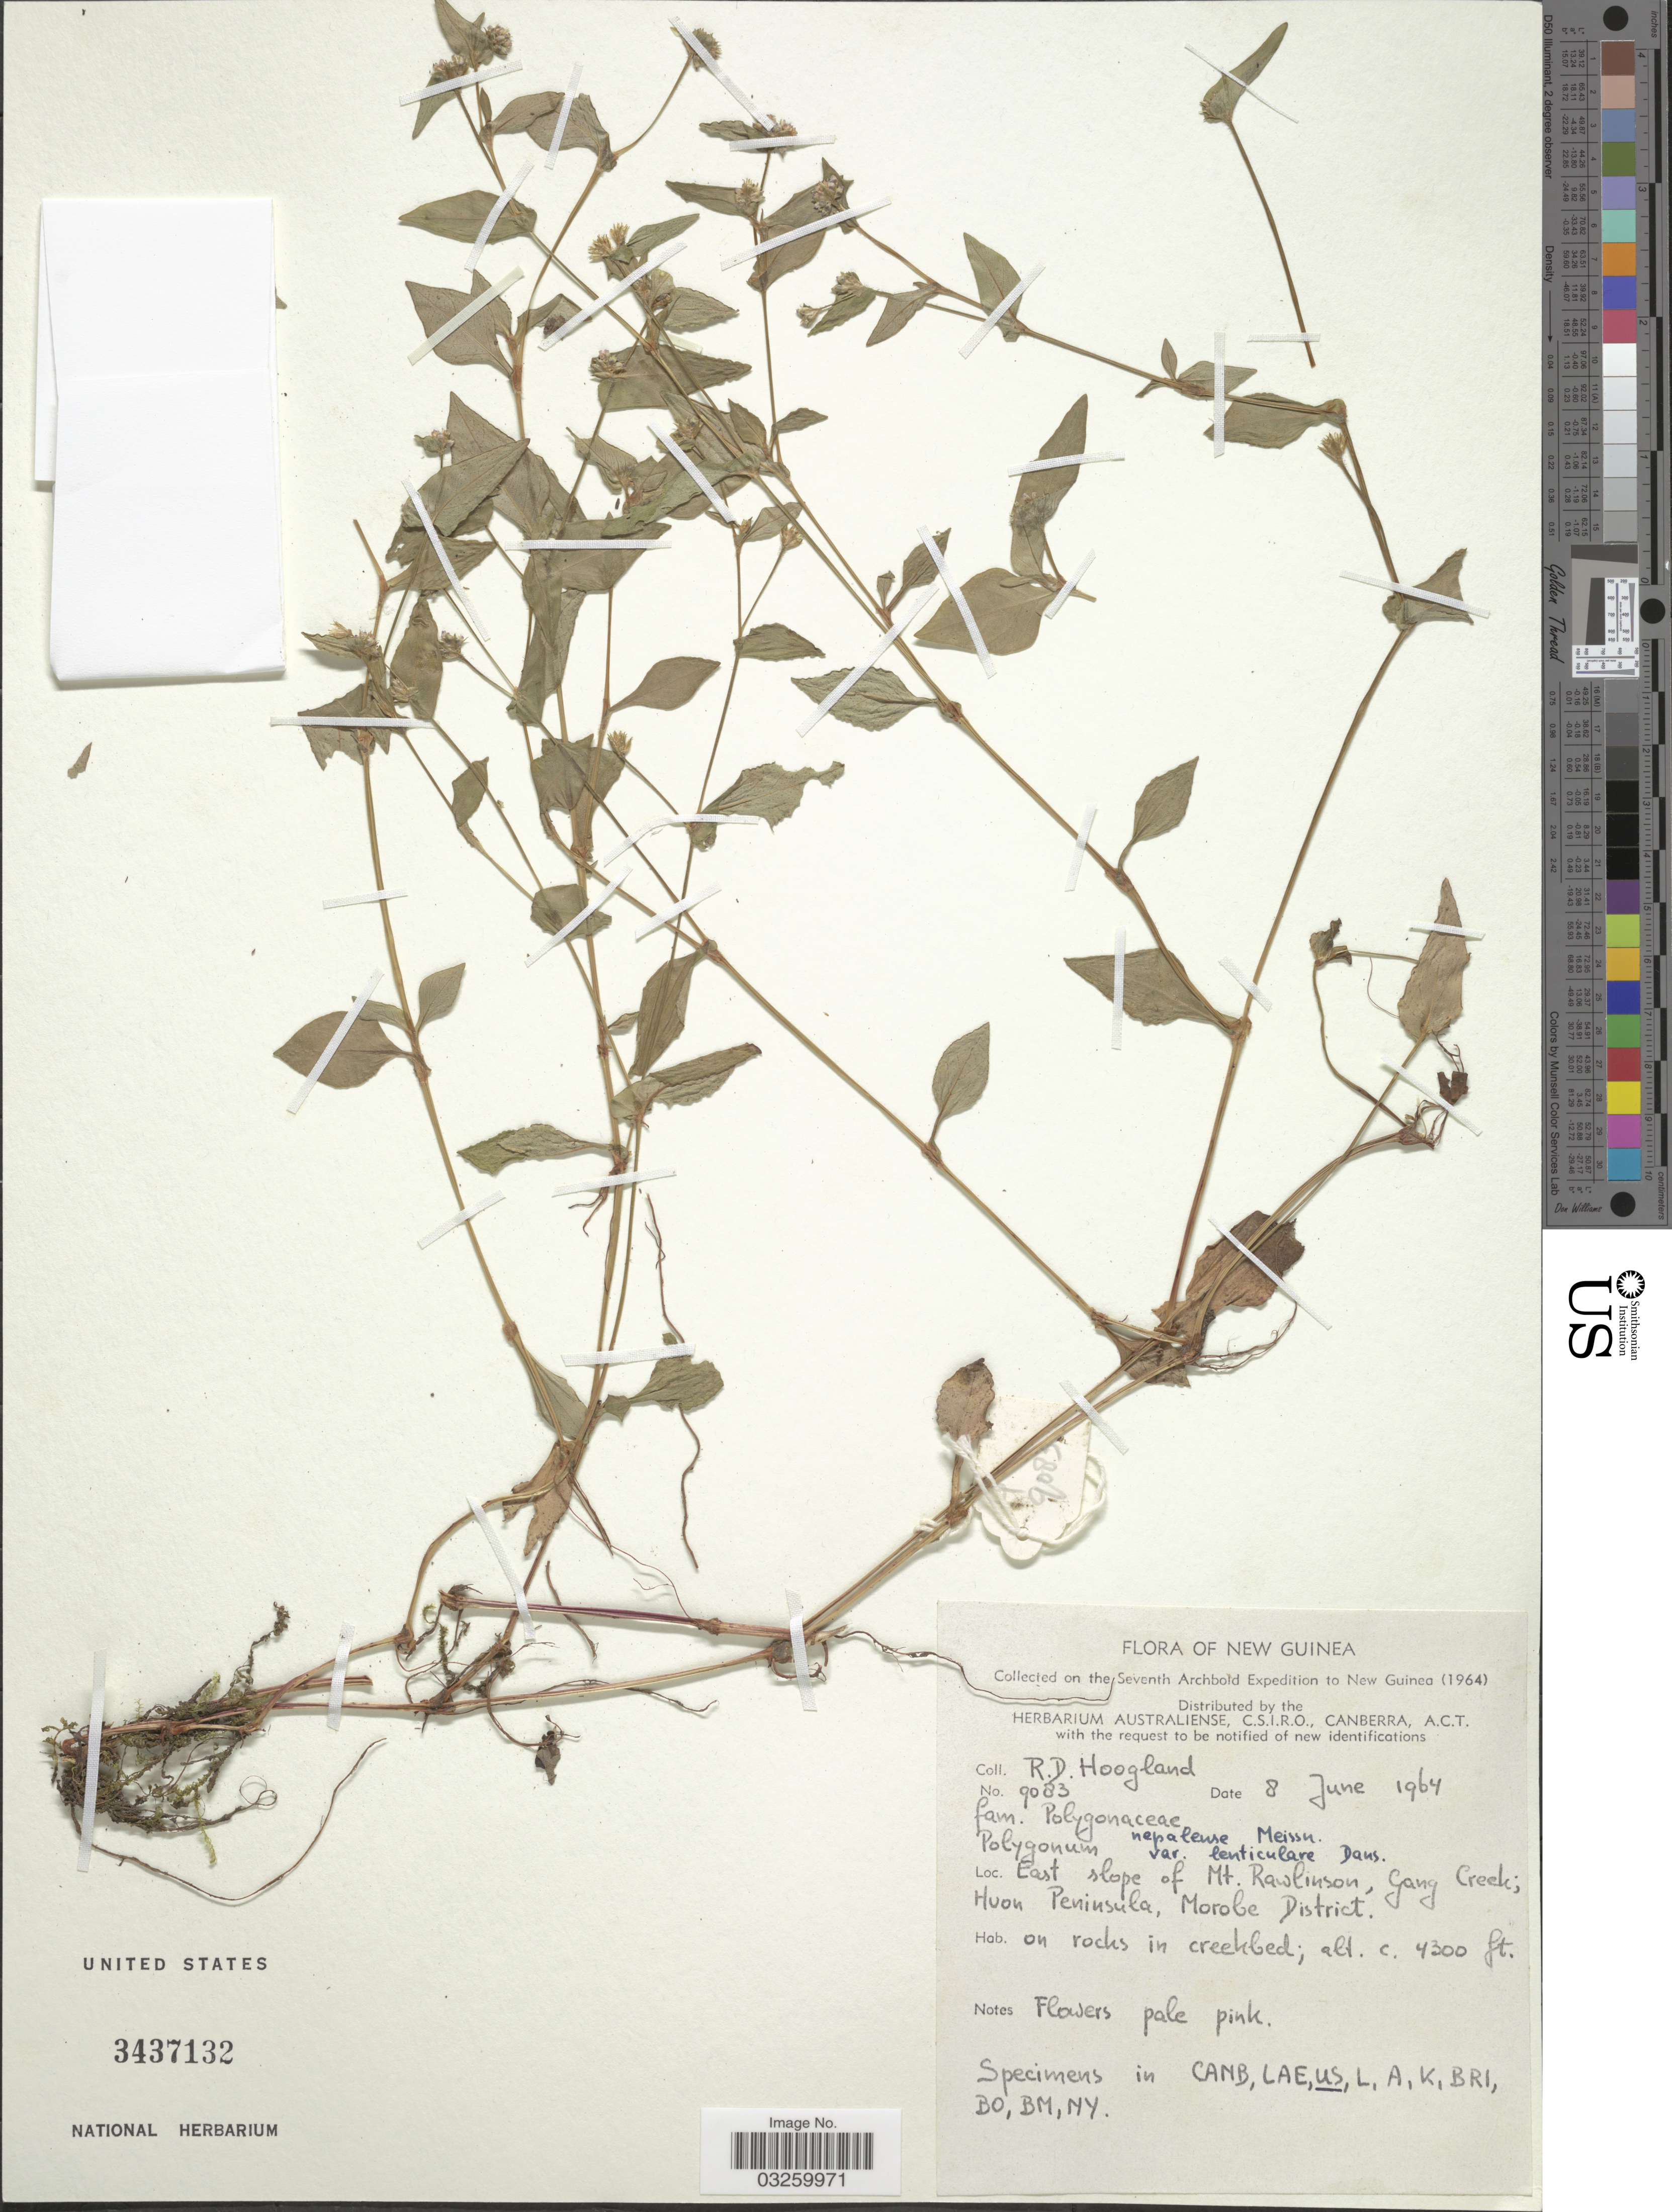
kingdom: Plantae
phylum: Tracheophyta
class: Magnoliopsida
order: Caryophyllales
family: Polygonaceae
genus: Persicaria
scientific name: Persicaria nepalensis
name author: (Meisn.) H. Gross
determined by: Wagner, W. L., (BOT), Smithsonian Institution - National Museum of Natural History (UNITED STATES)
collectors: R. D. Hoogland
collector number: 9083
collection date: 1964-06-08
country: Papua New Guinea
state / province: Morobe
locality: New Guinea. East slope of Mt. Rawlinson, Gang Creek; Huon Peninsula, Morobe District.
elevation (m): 1311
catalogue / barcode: US 3437132